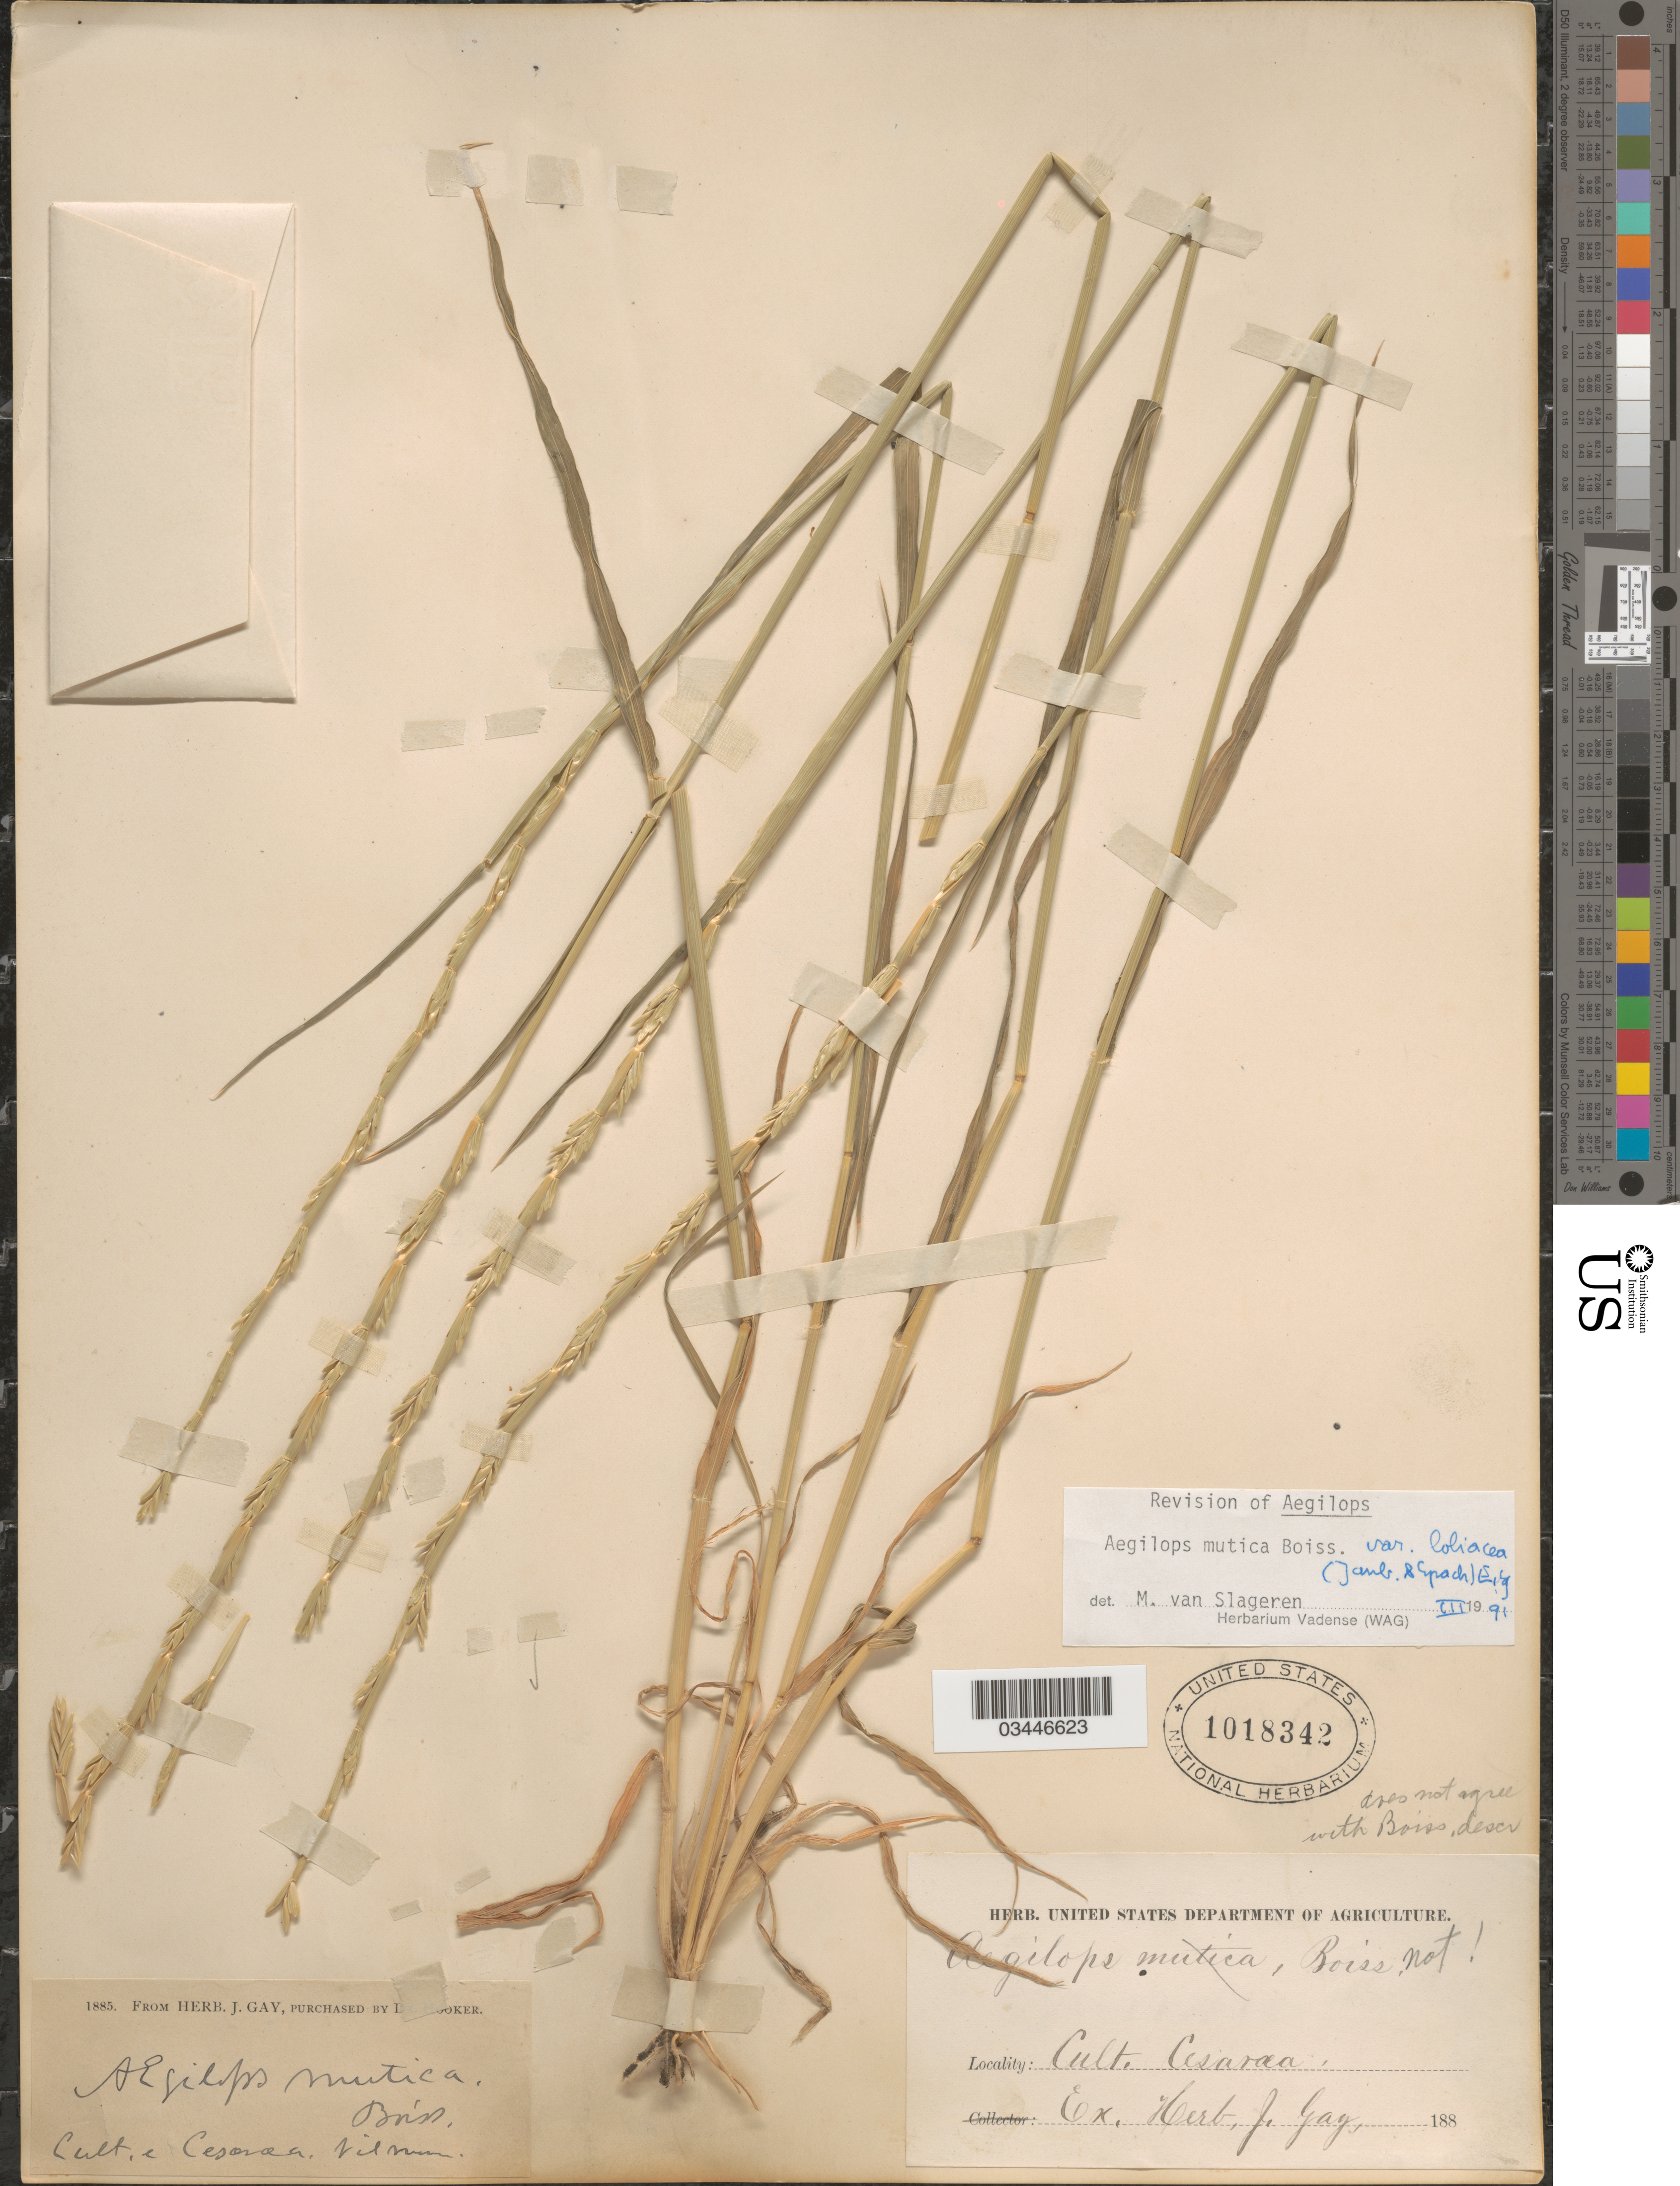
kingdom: Plantae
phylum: Tracheophyta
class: Liliopsida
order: Poales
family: Poaceae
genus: Aegilops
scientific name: Aegilops mutica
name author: Boiss.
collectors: ex herb. J. Gay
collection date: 1885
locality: Cesarea.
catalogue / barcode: US 1018342